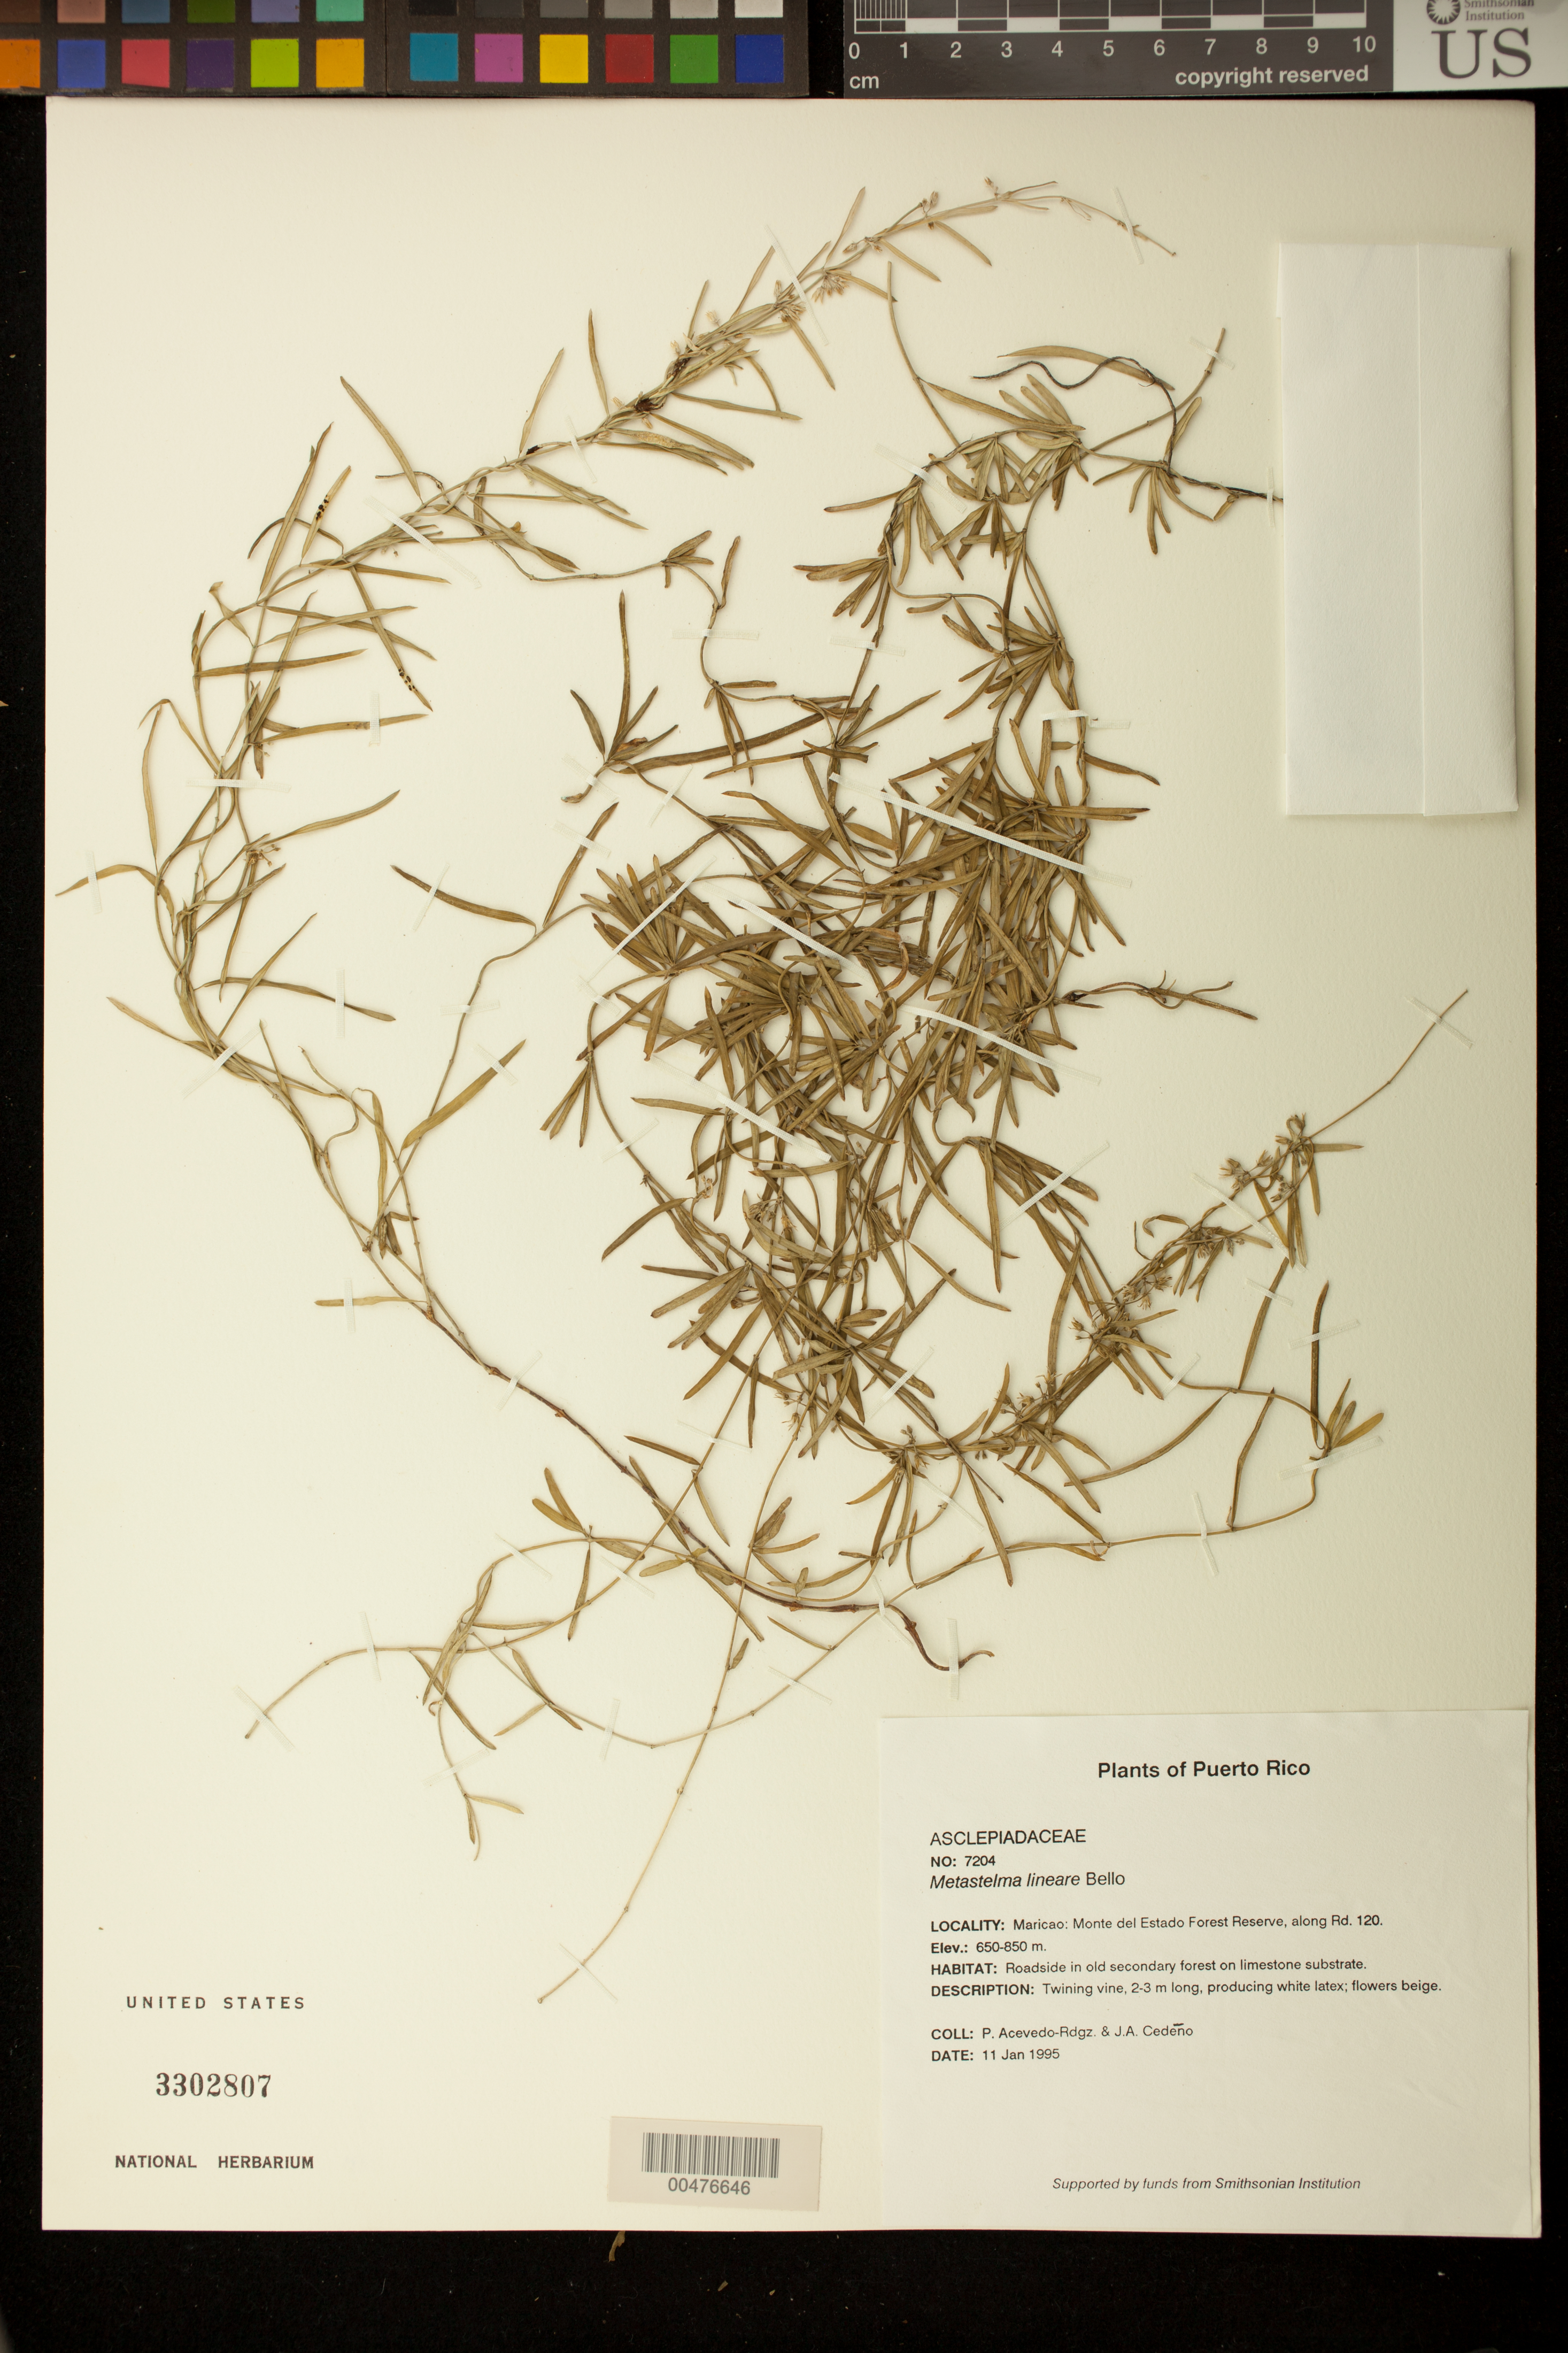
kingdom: Plantae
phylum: Tracheophyta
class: Magnoliopsida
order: Gentianales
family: Apocynaceae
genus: Metastelma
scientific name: Metastelma lineare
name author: Bello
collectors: P. Acevedo-Rodr. & J. A. Cedeño M.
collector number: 7204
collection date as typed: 11 Jan 1995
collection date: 1995-01-11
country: Puerto Rico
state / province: Maricao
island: Puerto Rico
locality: Maricao: Monte del Estado Forest Reserve, along Rd. 120.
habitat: Roadside in old secondary forest on limestone substrate.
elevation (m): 650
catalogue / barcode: US 3302807